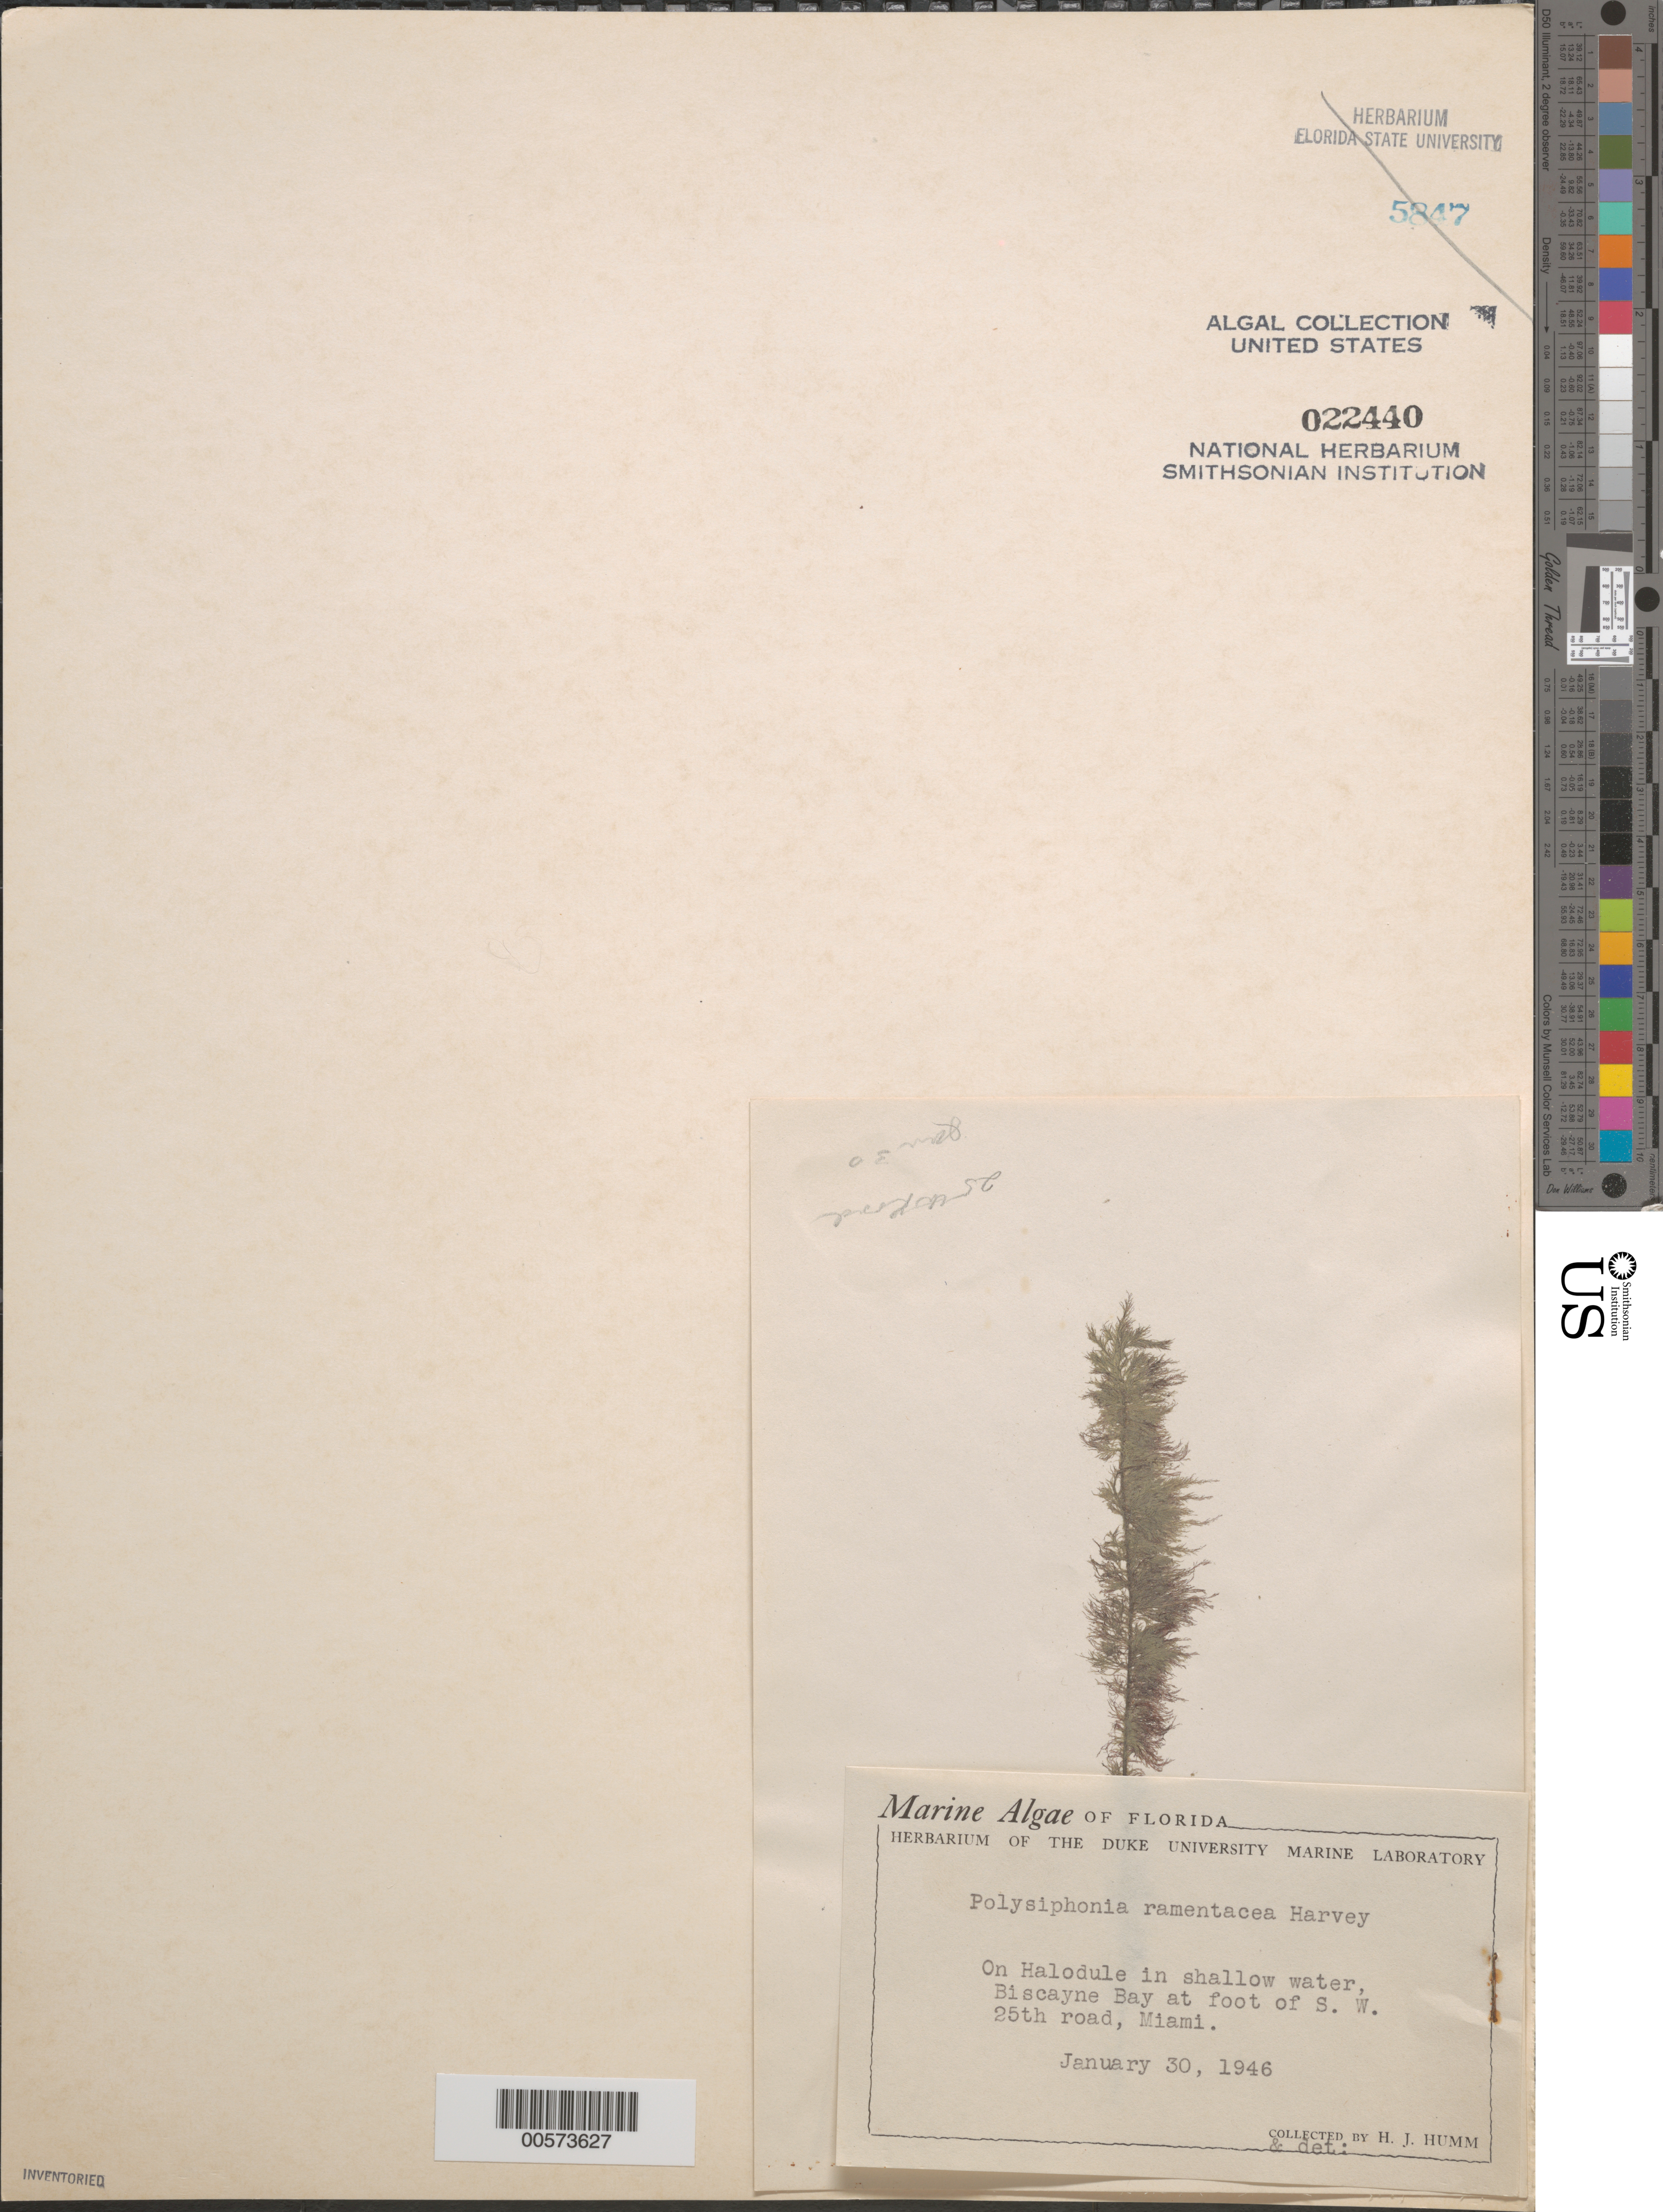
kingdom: Plantae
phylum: Rhodophyta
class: Florideophyceae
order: Ceramiales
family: Rhodomelaceae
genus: Polysiphonia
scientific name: Polysiphonia ramentacea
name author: Harv.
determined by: Humm, Harold J.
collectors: H. J. Humm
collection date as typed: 30 Jan 1946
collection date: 1946-01-30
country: United States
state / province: Florida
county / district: Miami-Dade County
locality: Biscayne Bay, foot of S.W. 25th Street, Miami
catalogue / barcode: US 22440